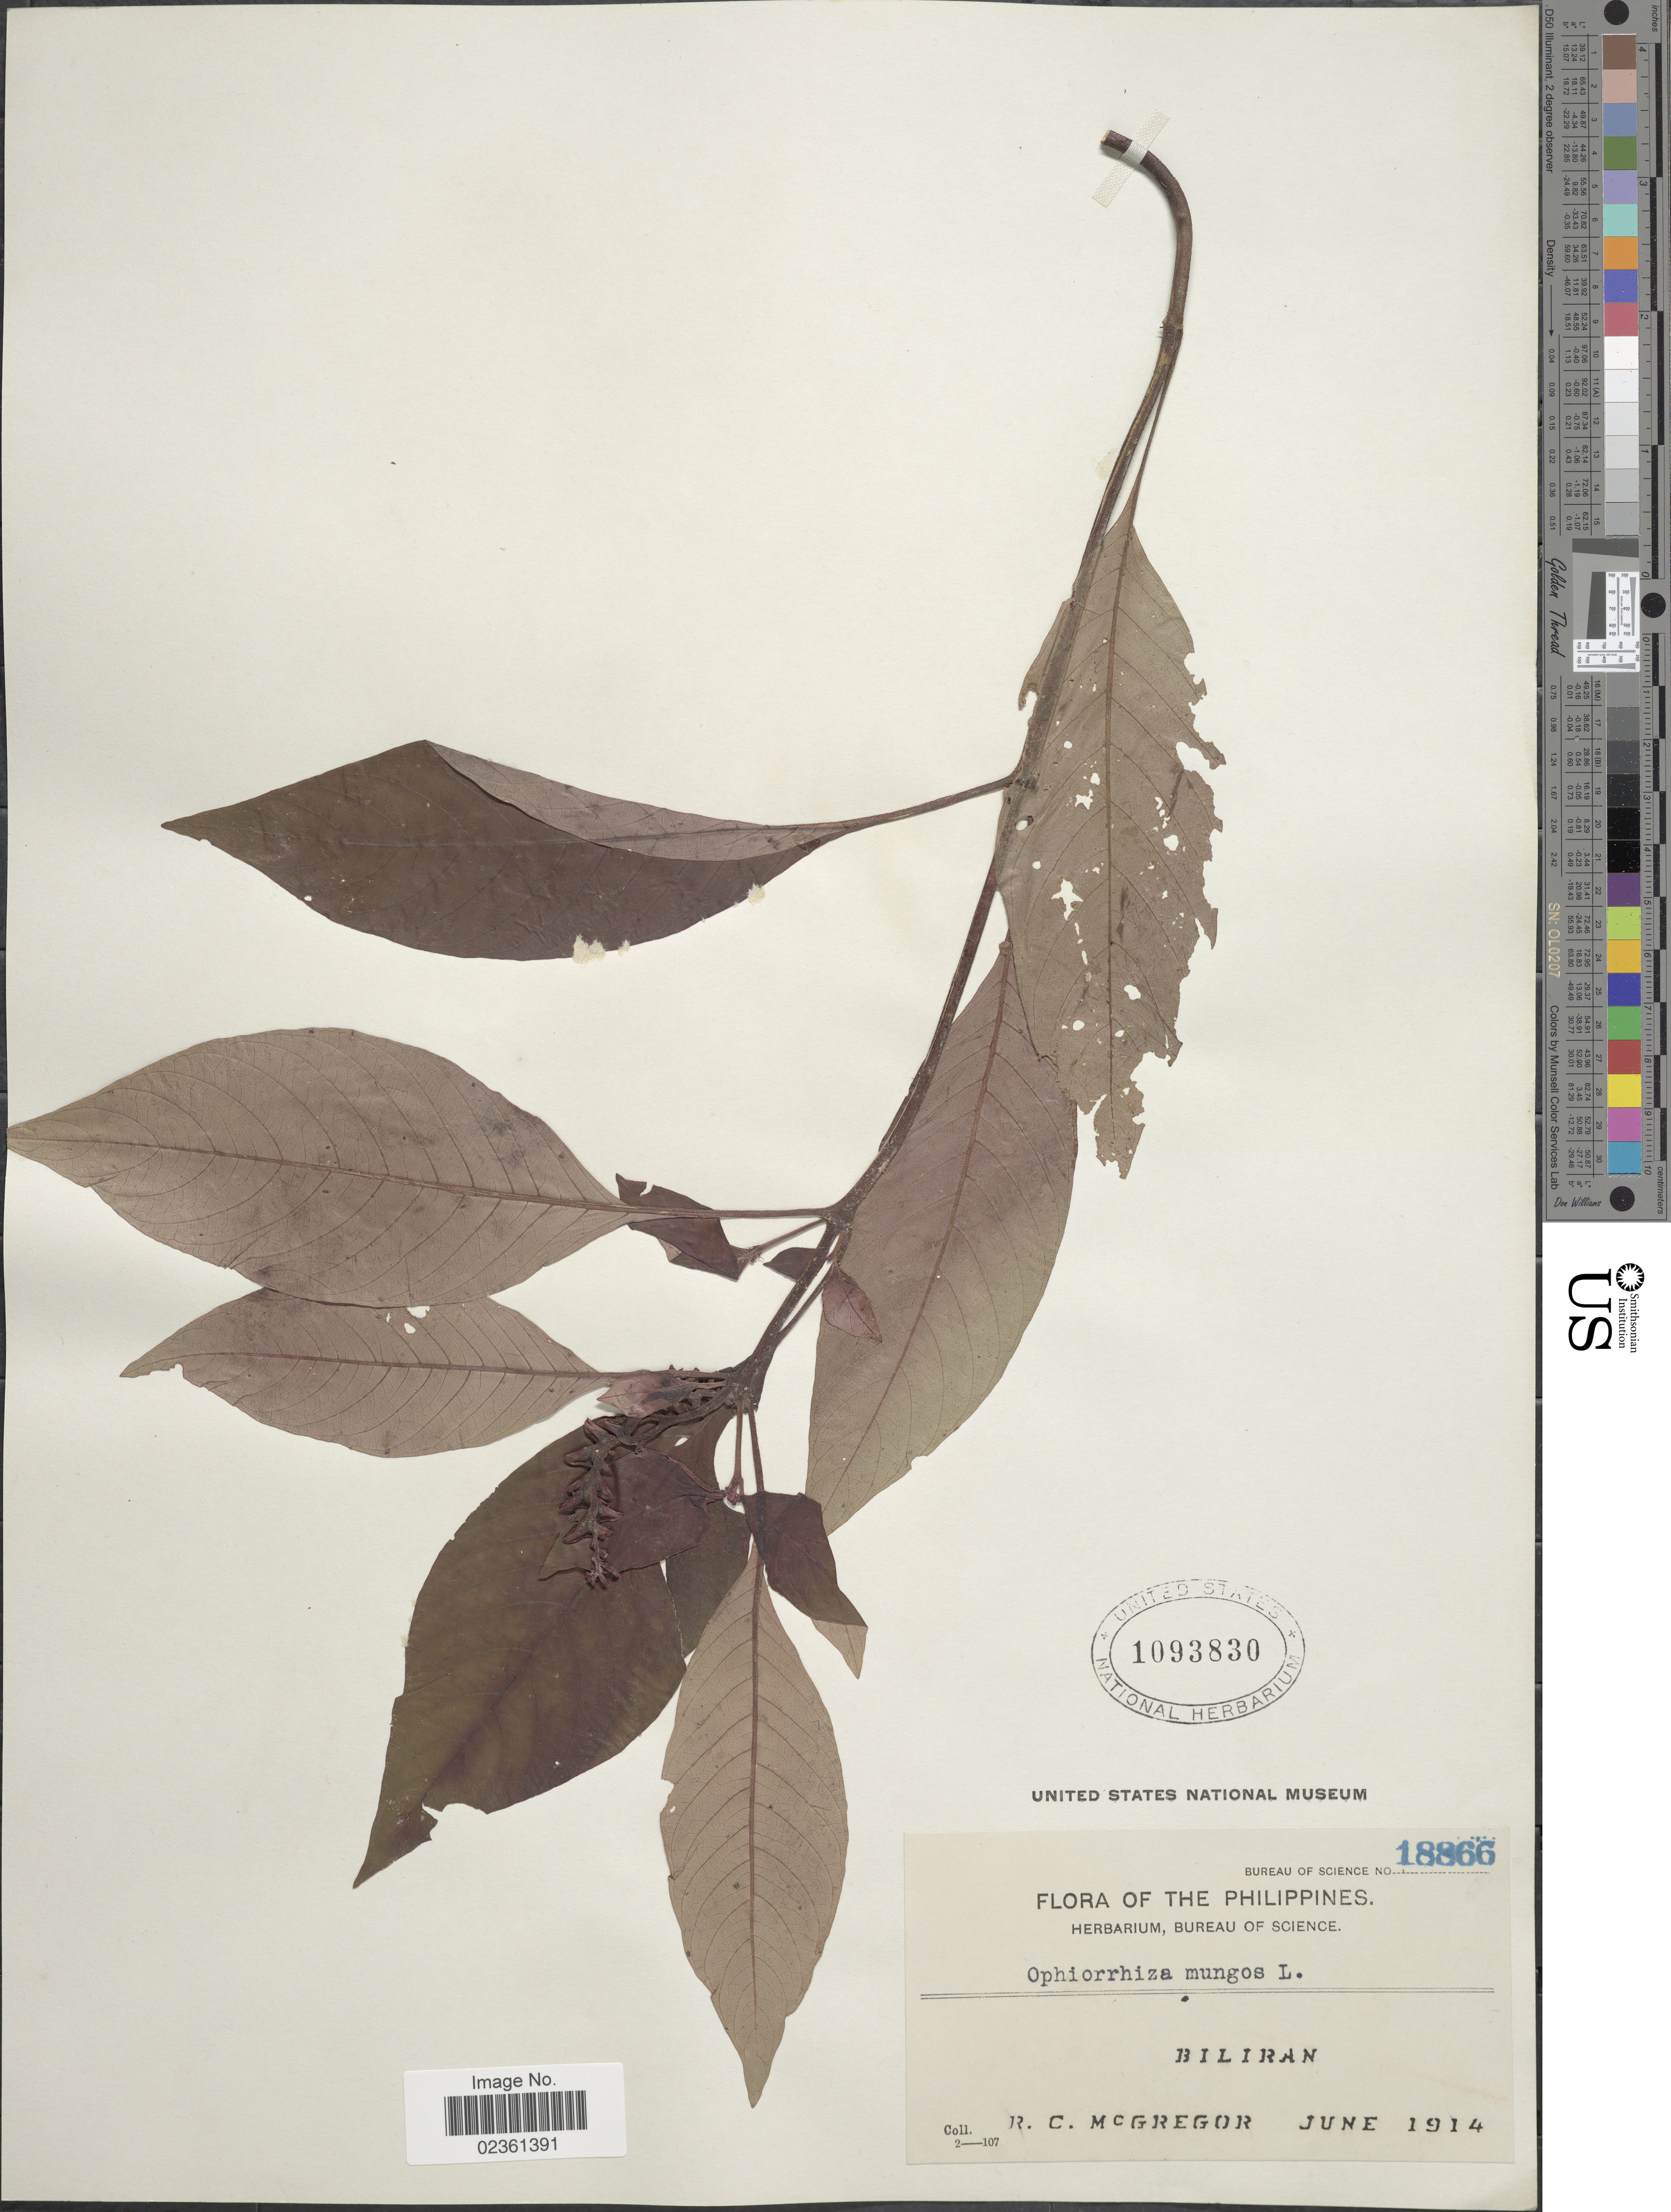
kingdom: Plantae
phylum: Tracheophyta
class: Magnoliopsida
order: Gentianales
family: Rubiaceae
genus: Ophiorrhiza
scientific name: Ophiorrhiza mungos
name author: L.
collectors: R. C. McGregor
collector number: Bureau of Science 18866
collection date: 1914-06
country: Philippines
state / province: Eastern Visayas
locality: Biliran.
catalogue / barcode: US 1093830